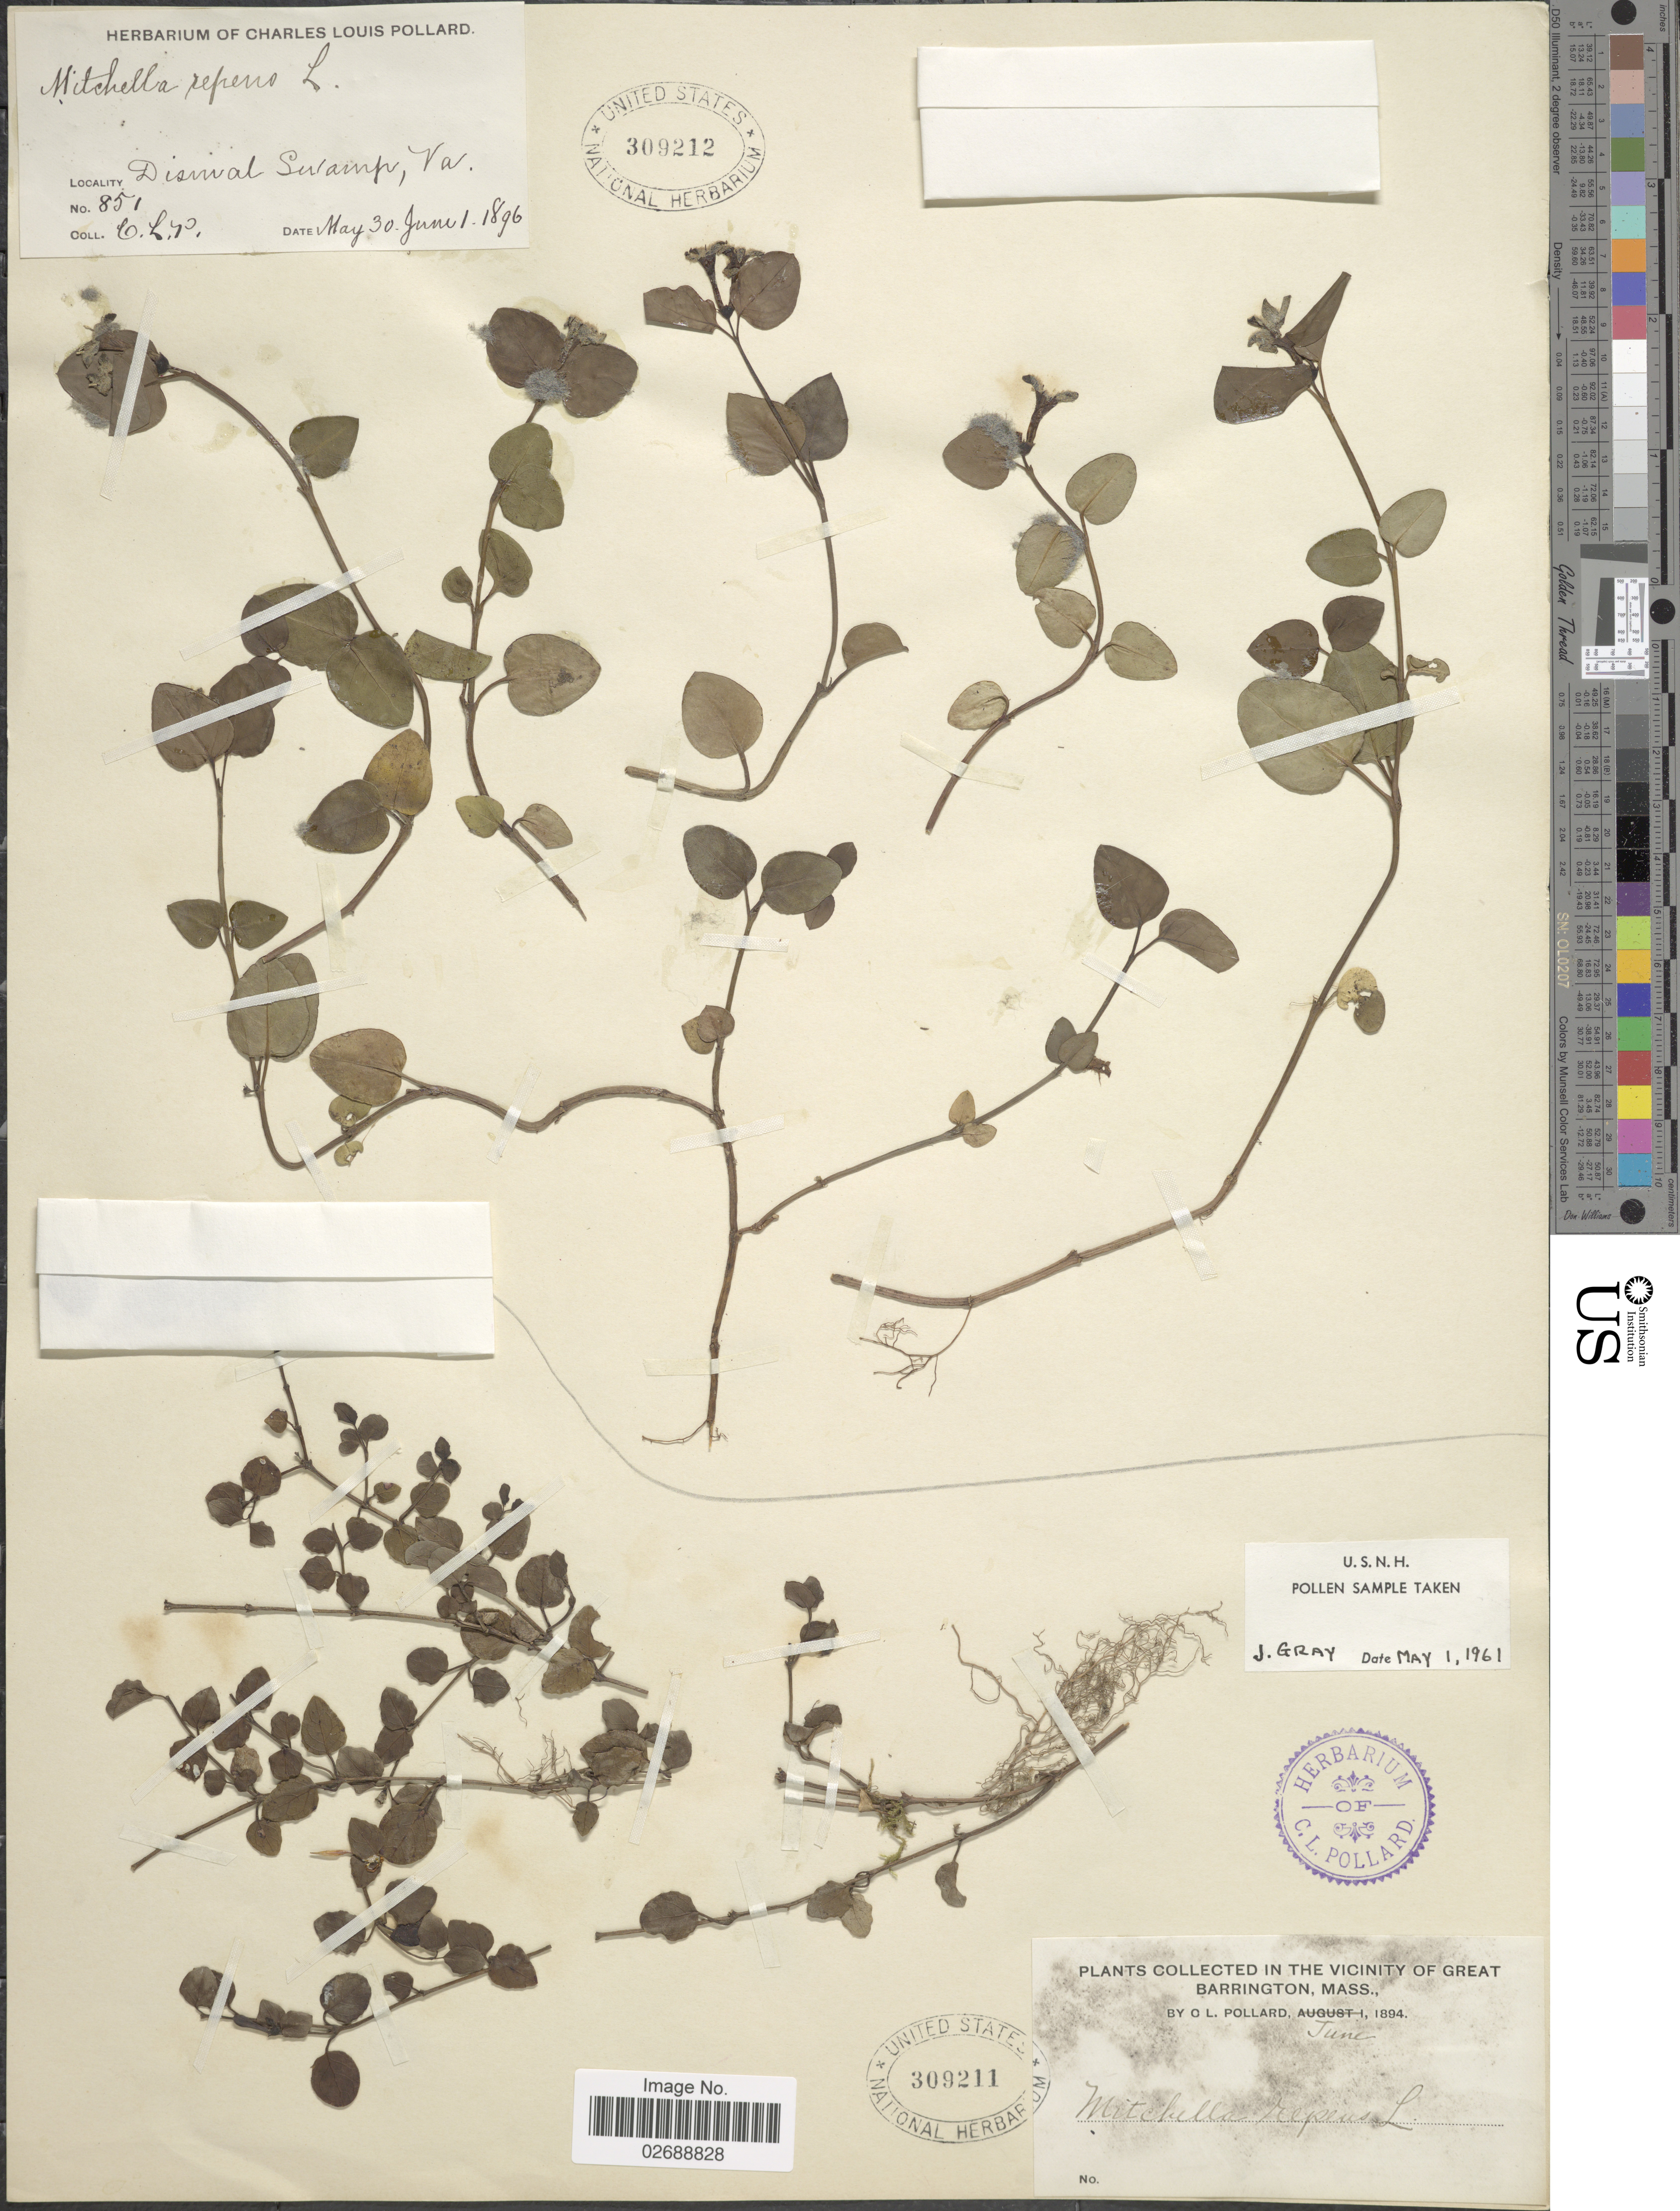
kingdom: Plantae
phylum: Tracheophyta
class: Magnoliopsida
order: Gentianales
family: Rubiaceae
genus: Mitchella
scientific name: Mitchella repens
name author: L.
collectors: C. L. Pollard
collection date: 1894-06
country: United States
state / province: Massachusetts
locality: In the vicinity of Great Barrington.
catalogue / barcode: US 309211